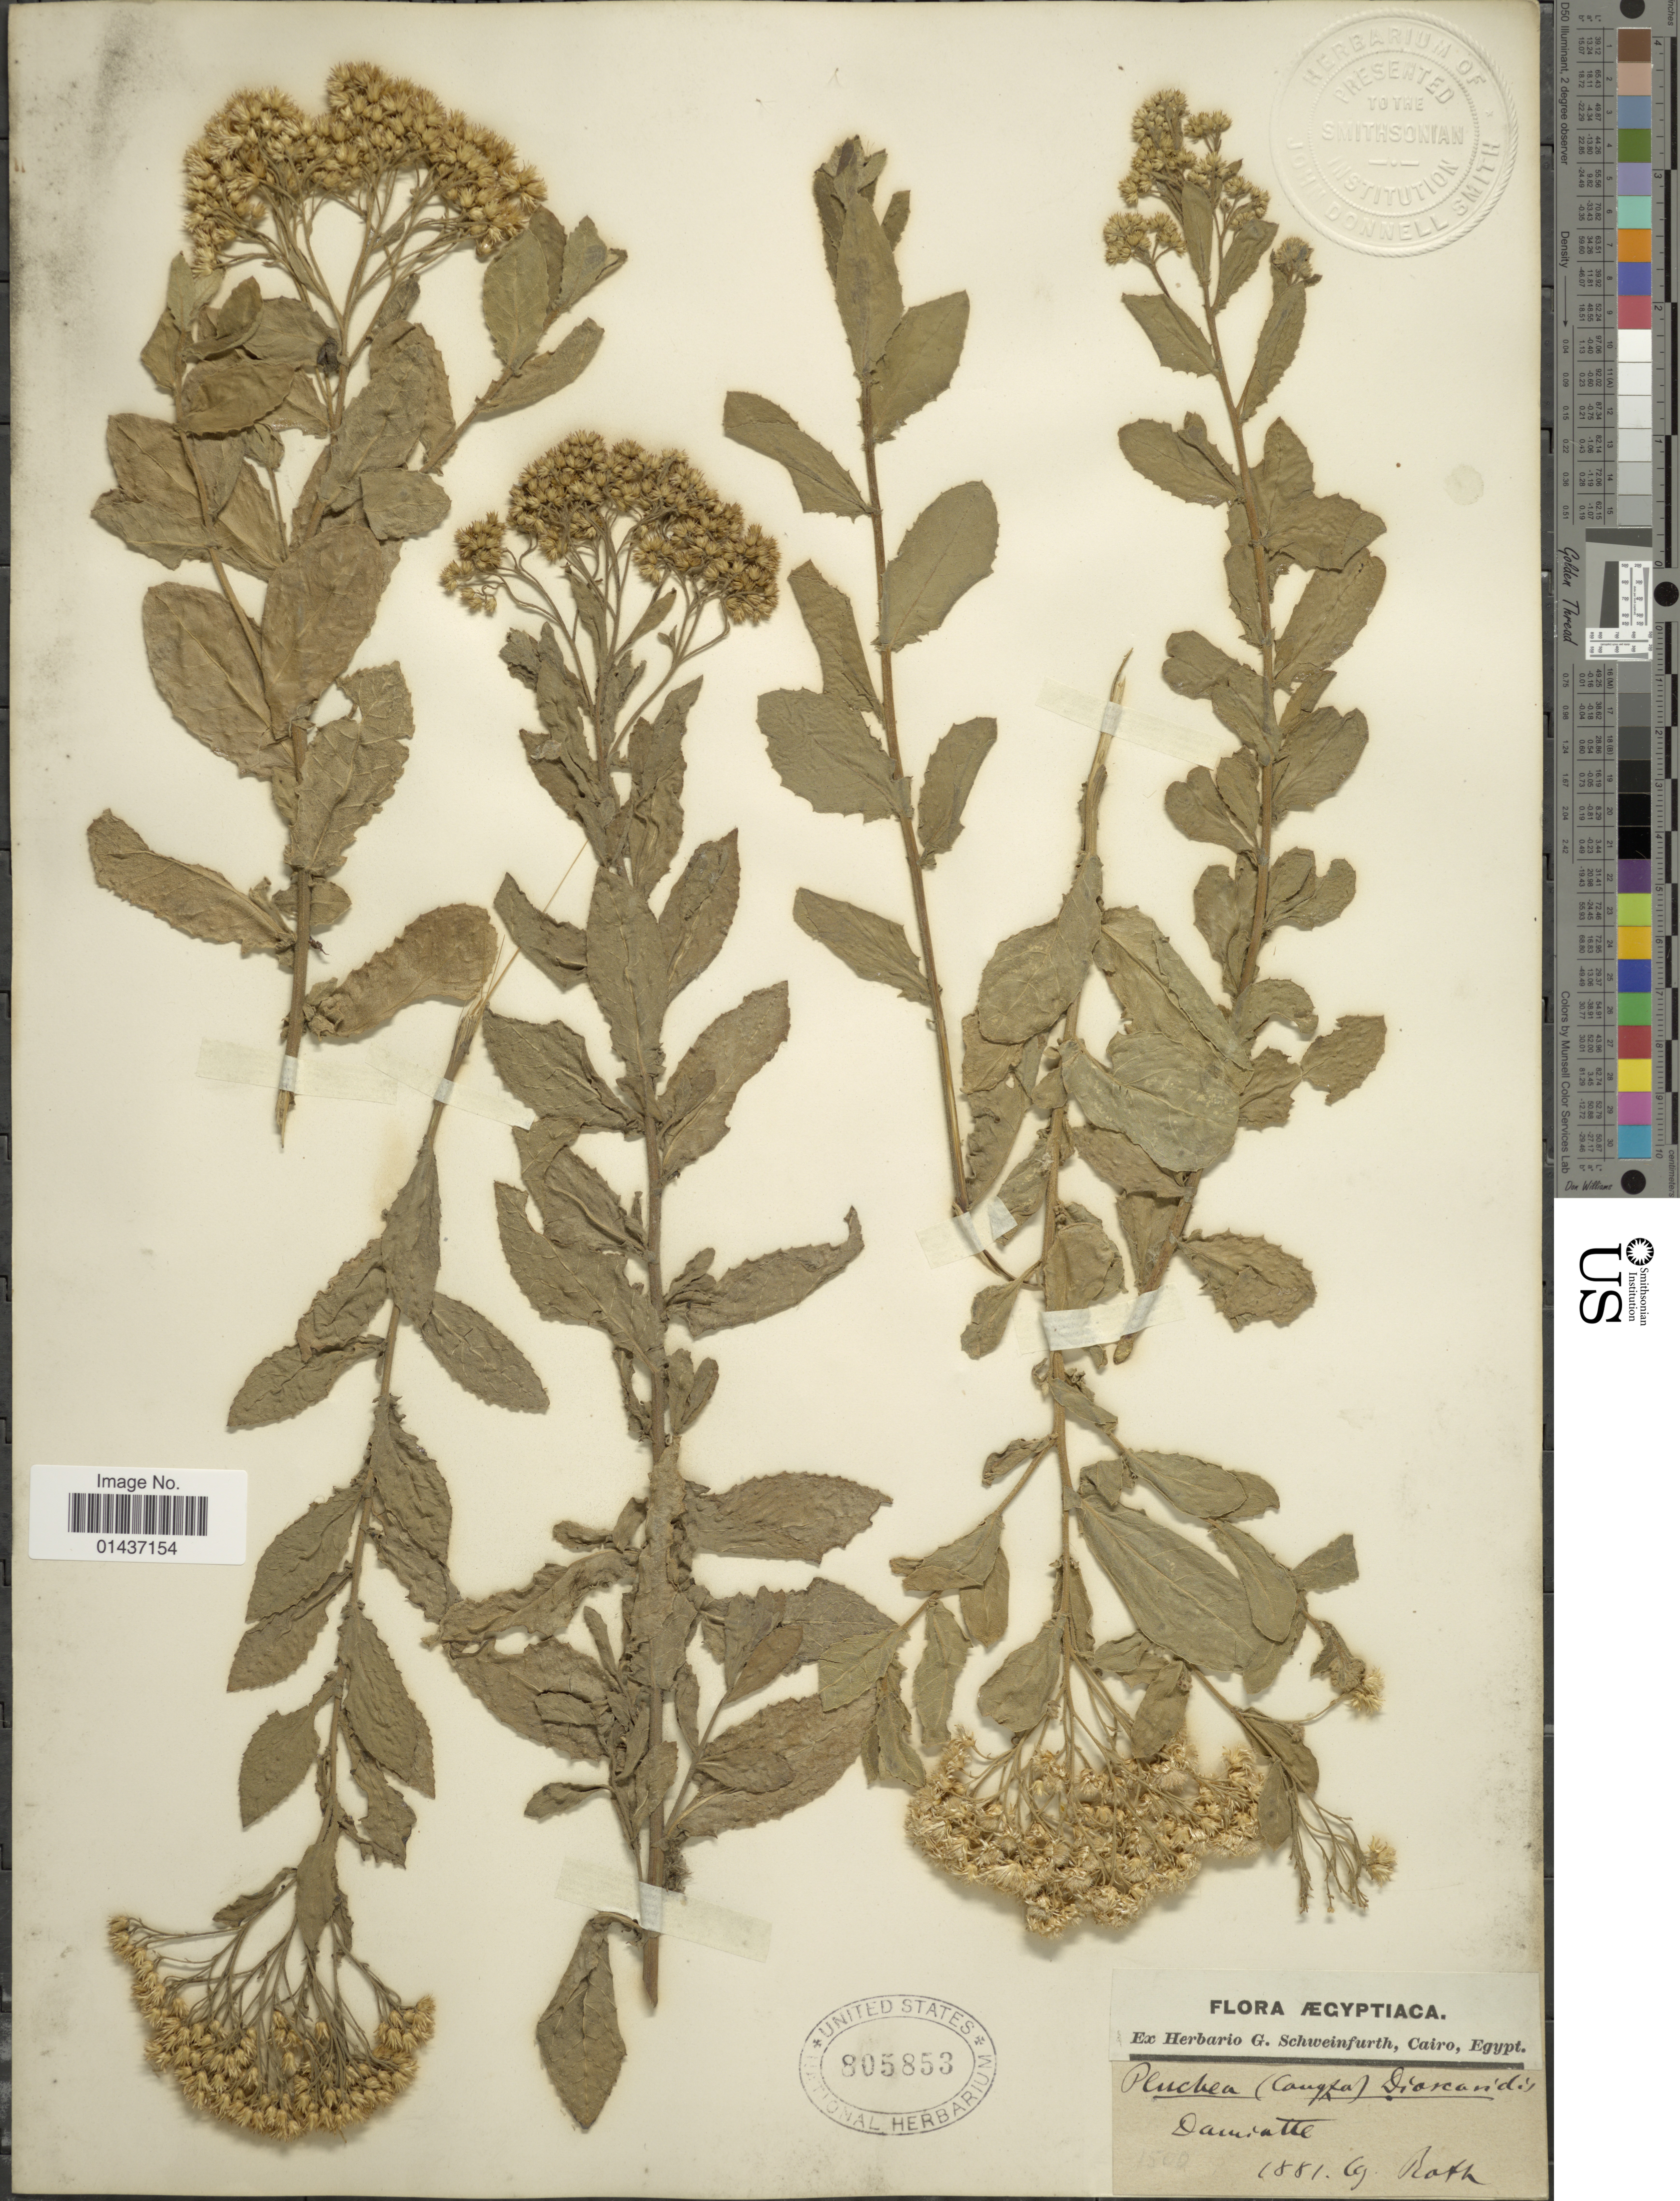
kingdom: Plantae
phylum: Tracheophyta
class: Magnoliopsida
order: Asterales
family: Asteraceae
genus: Pluchea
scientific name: Pluchea dioscoridis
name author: (L.) DC.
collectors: -- Roth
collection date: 1881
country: Egypt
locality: Damiette.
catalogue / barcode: US 805853